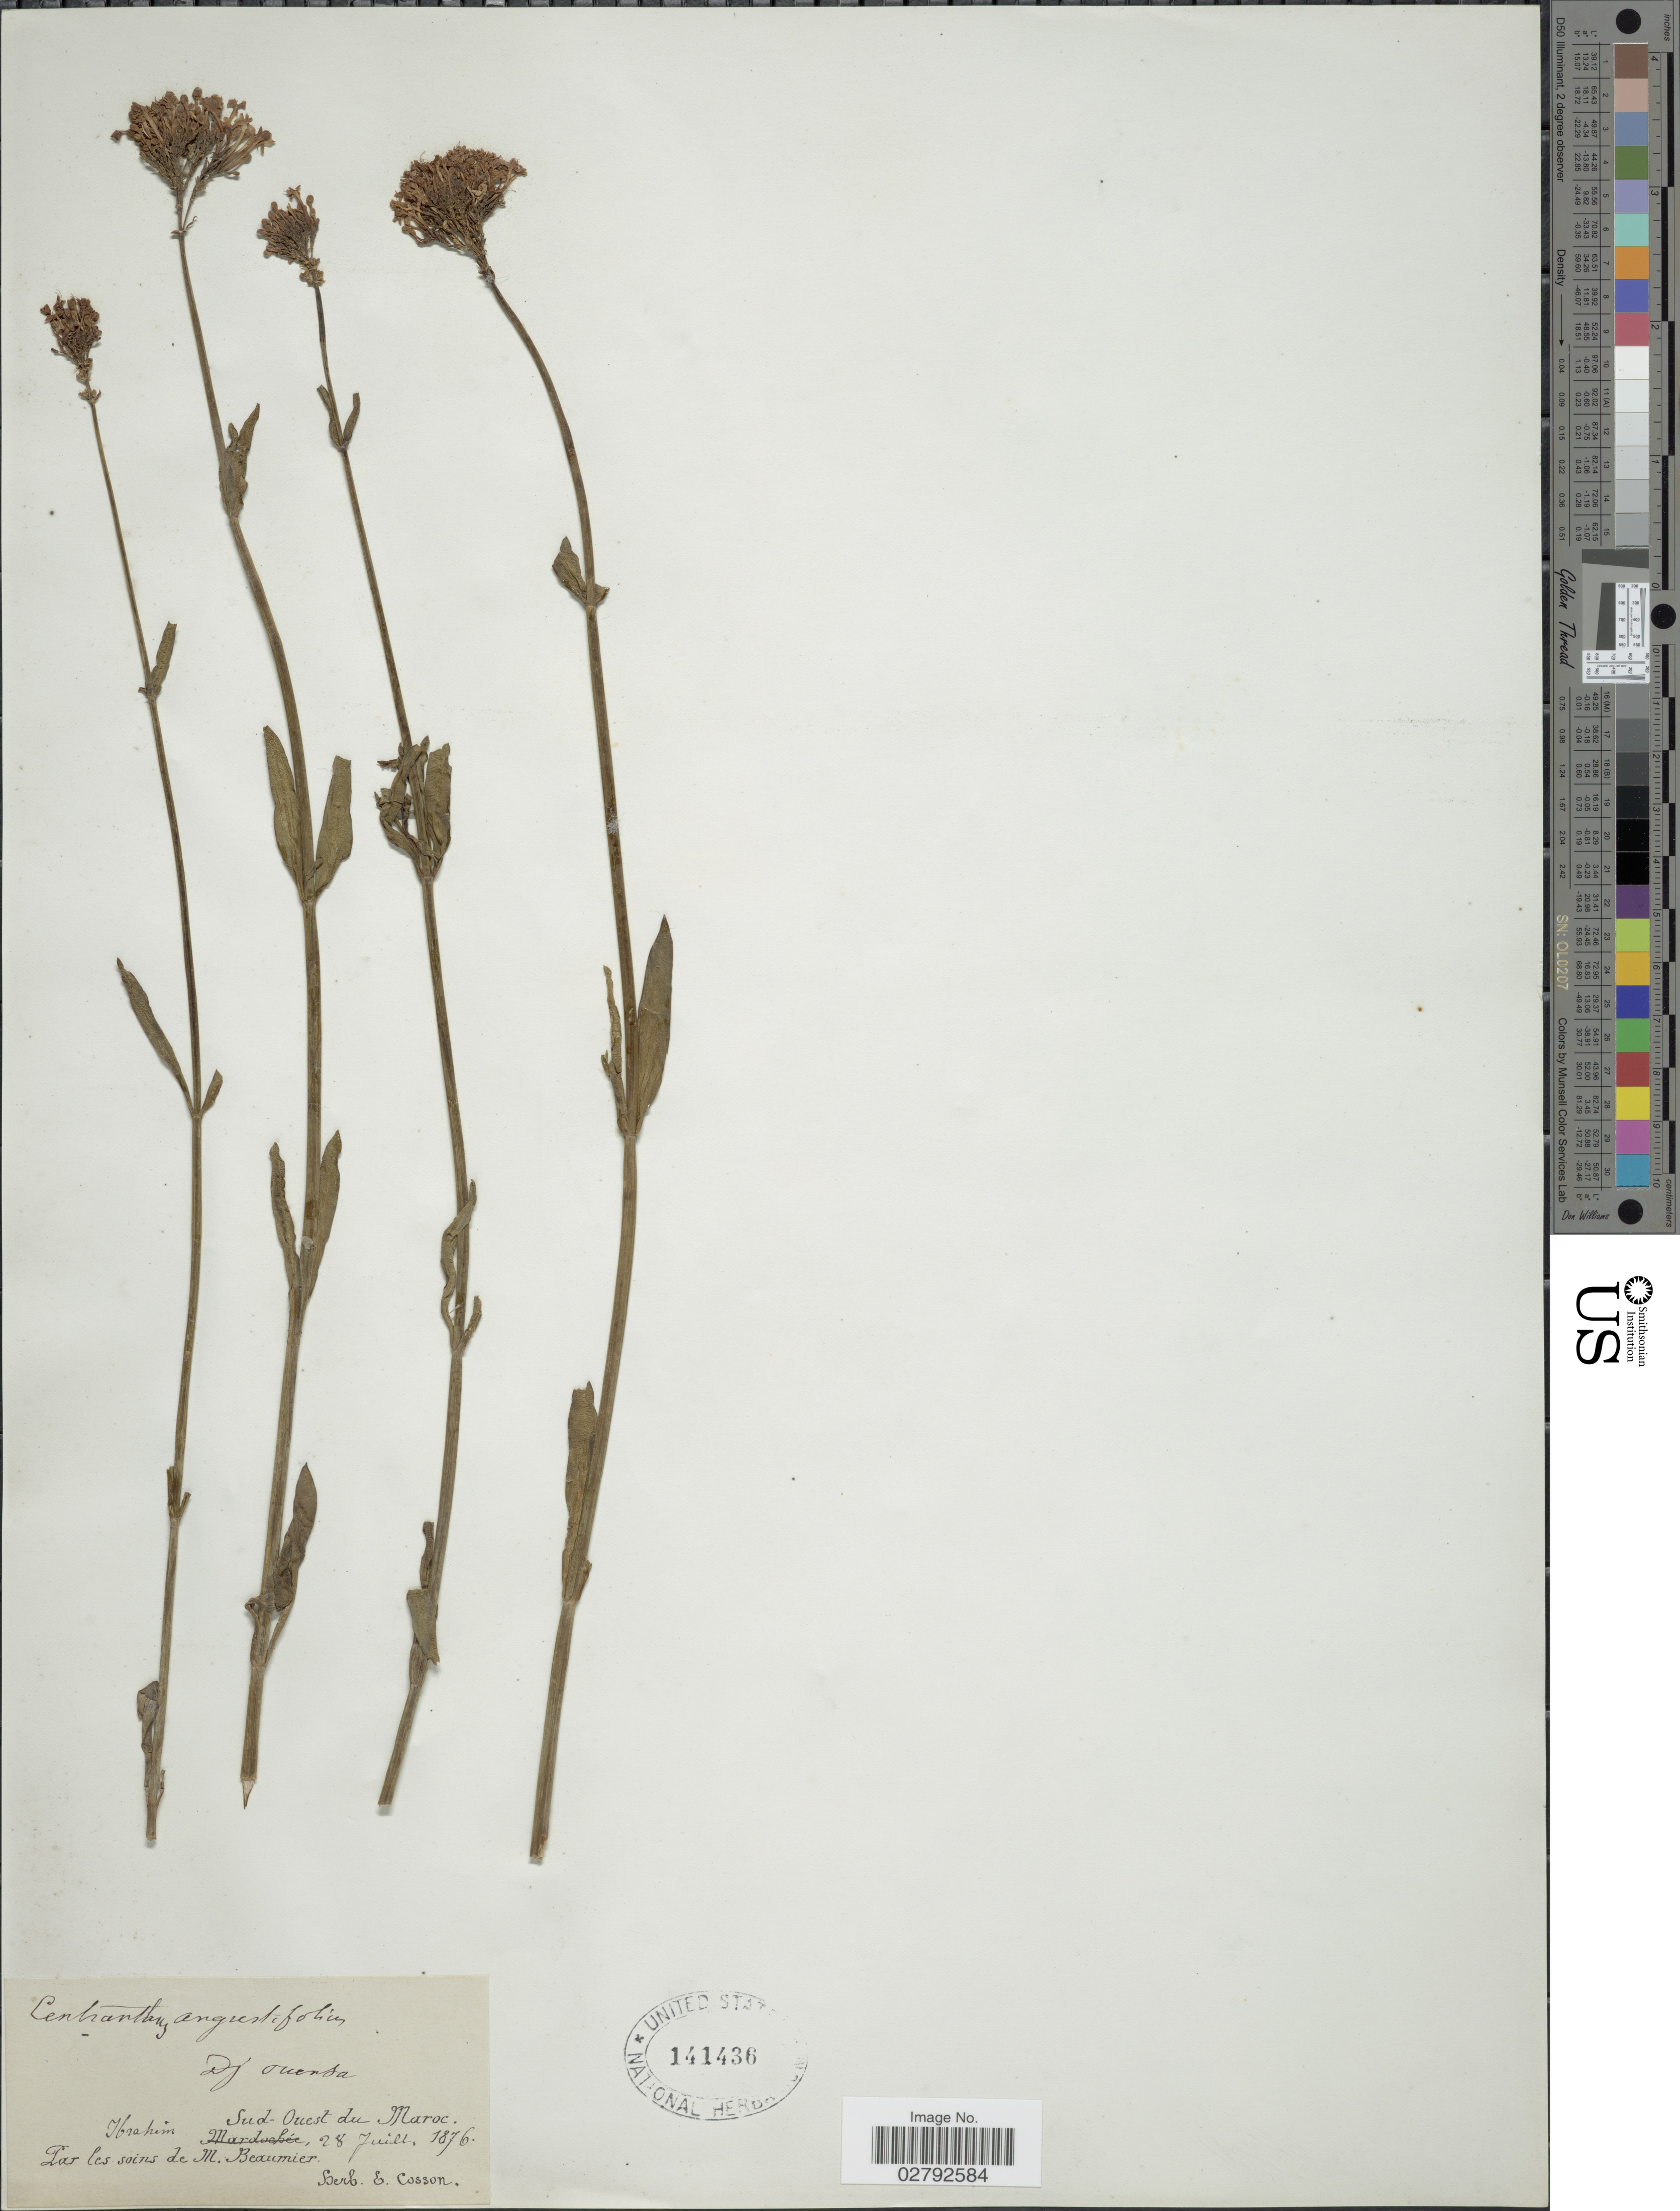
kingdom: Plantae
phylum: Tracheophyta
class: Magnoliopsida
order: Dipsacales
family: Caprifoliaceae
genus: Centranthus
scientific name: Centranthus angustifolius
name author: (Mill.) DC.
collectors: ex herb. E. Cosson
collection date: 1876-07-28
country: Morocco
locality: Sud-Ouest du Maroc. Ibrahim. Par les soins de M. Beaumier.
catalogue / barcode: US 141436